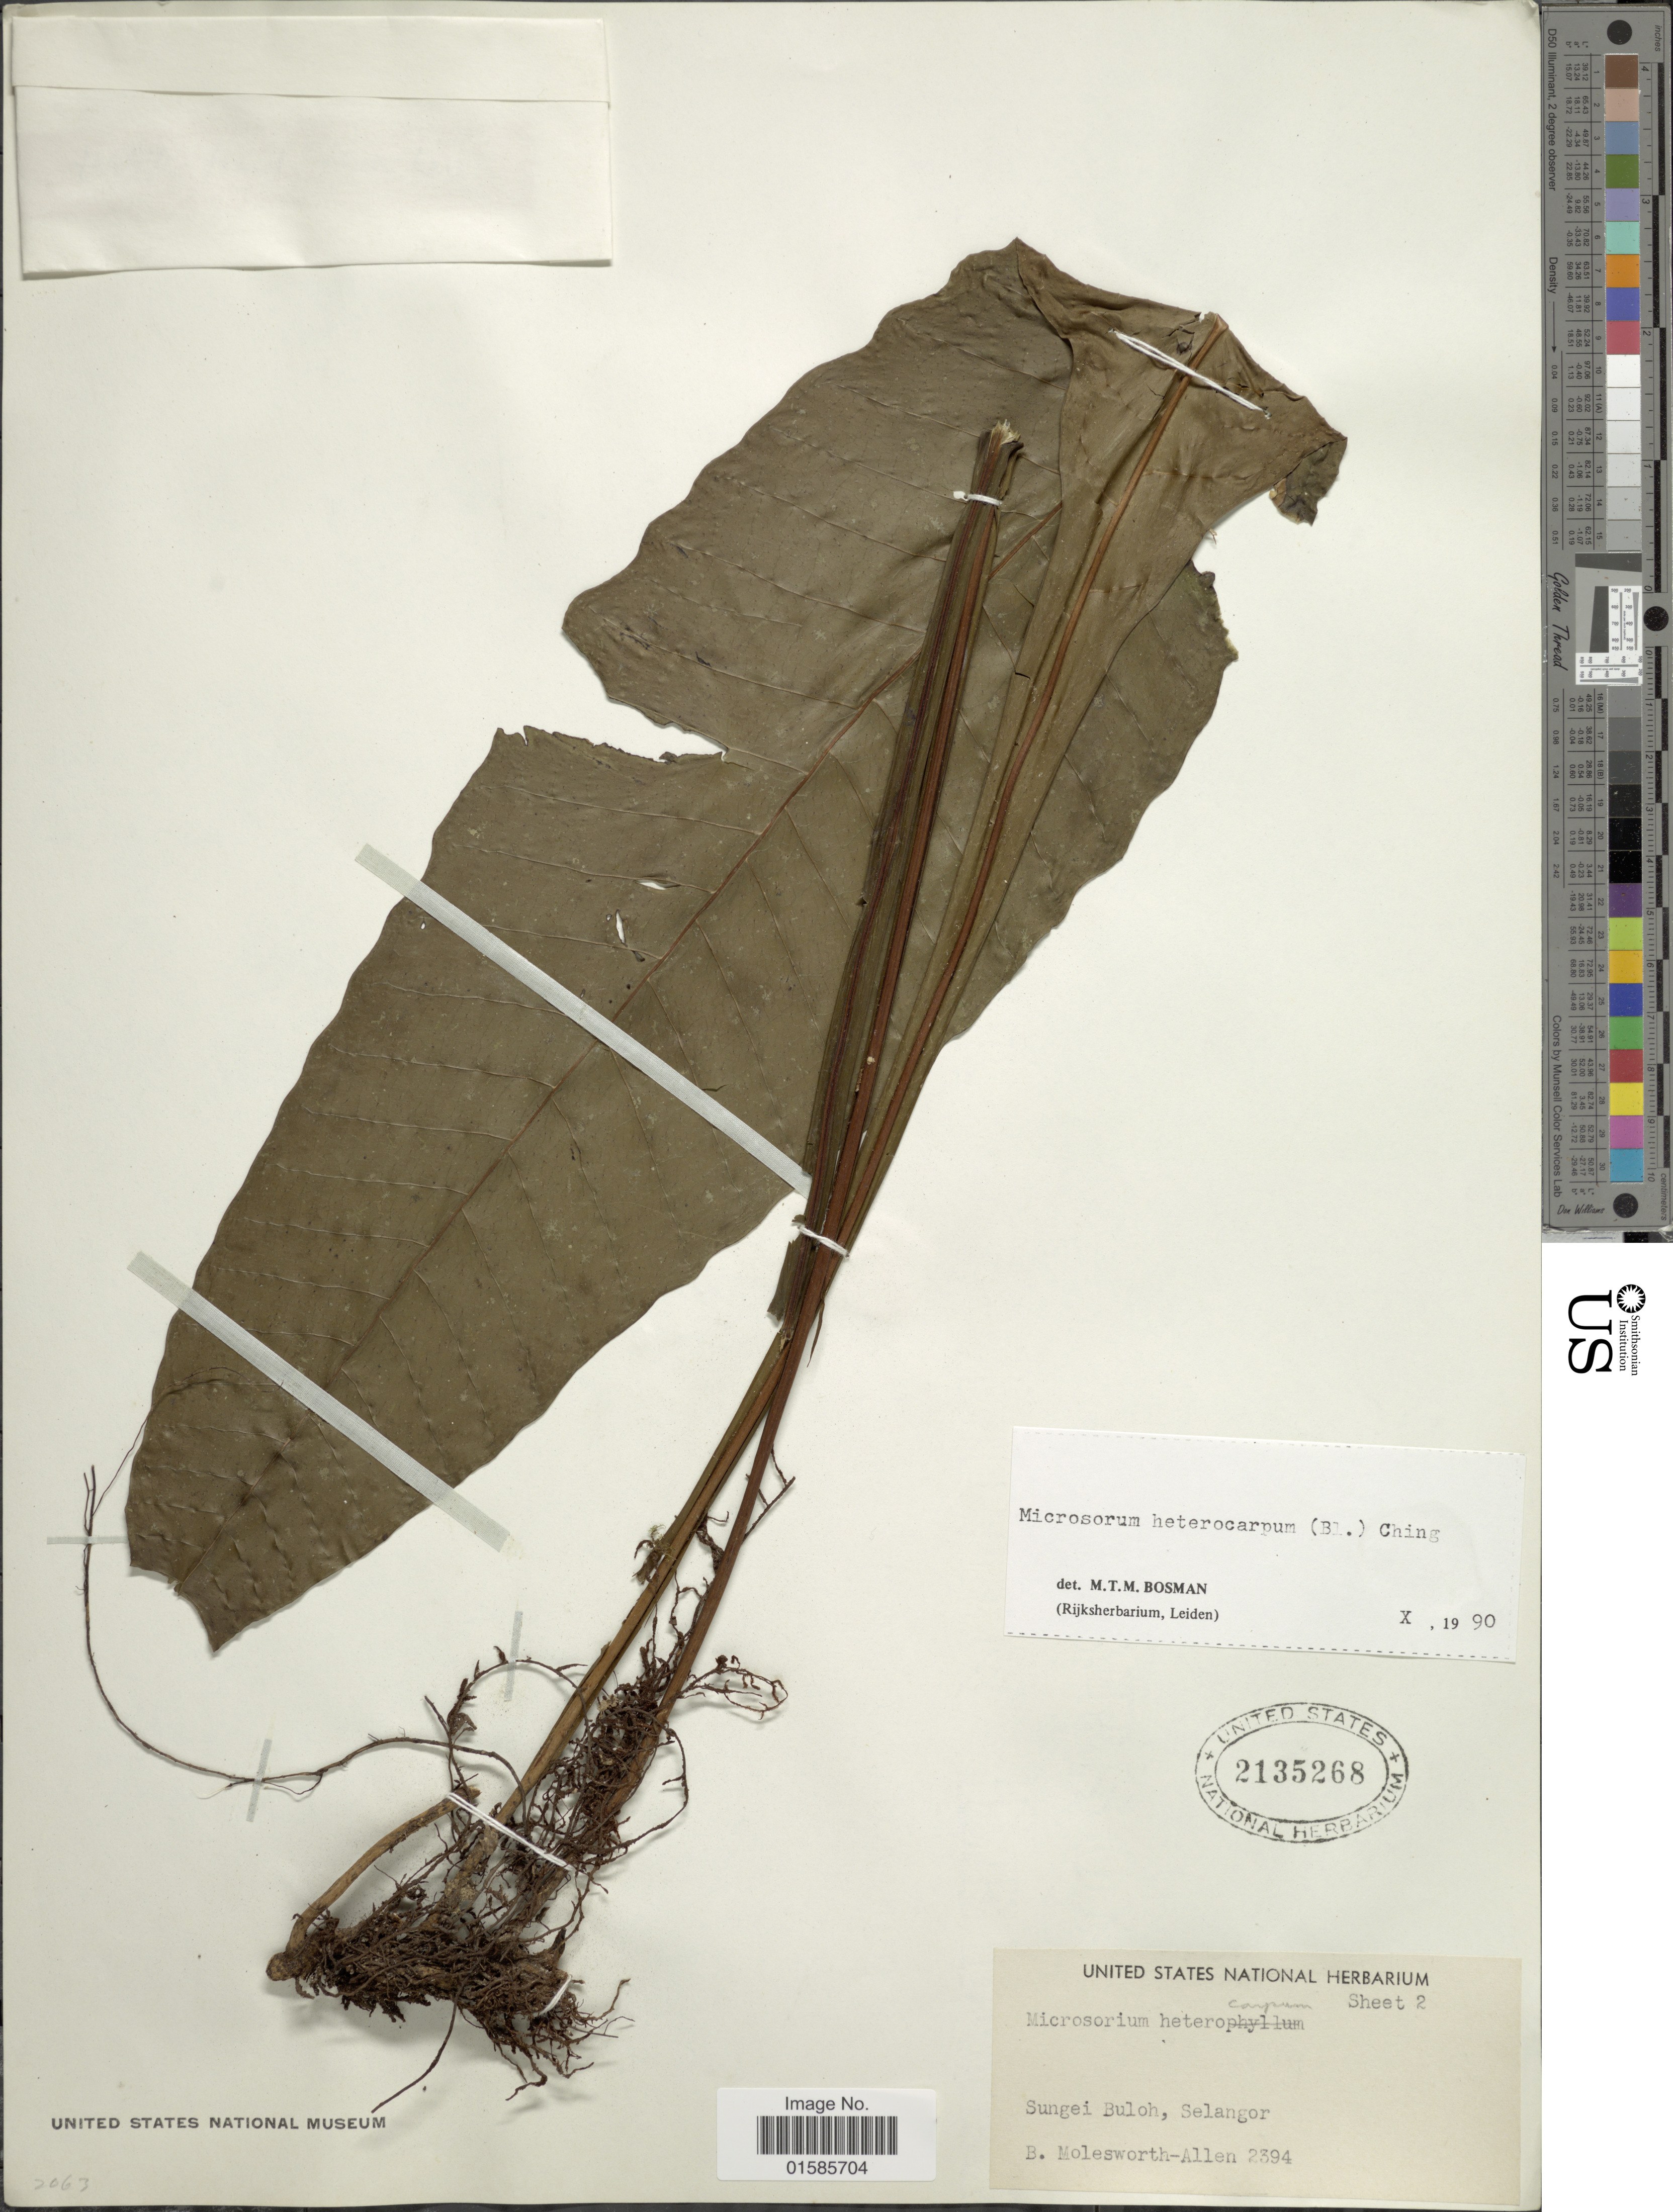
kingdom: Plantae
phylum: Tracheophyta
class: Polypodiopsida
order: Polypodiales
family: Polypodiaceae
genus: Microsorum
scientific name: Microsorum heterocarpum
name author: (Blume) Ching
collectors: B. E. G. Molesworth-Allen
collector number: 2394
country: Malaysia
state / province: Selangor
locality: Sungei Buloh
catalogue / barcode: US 2135268